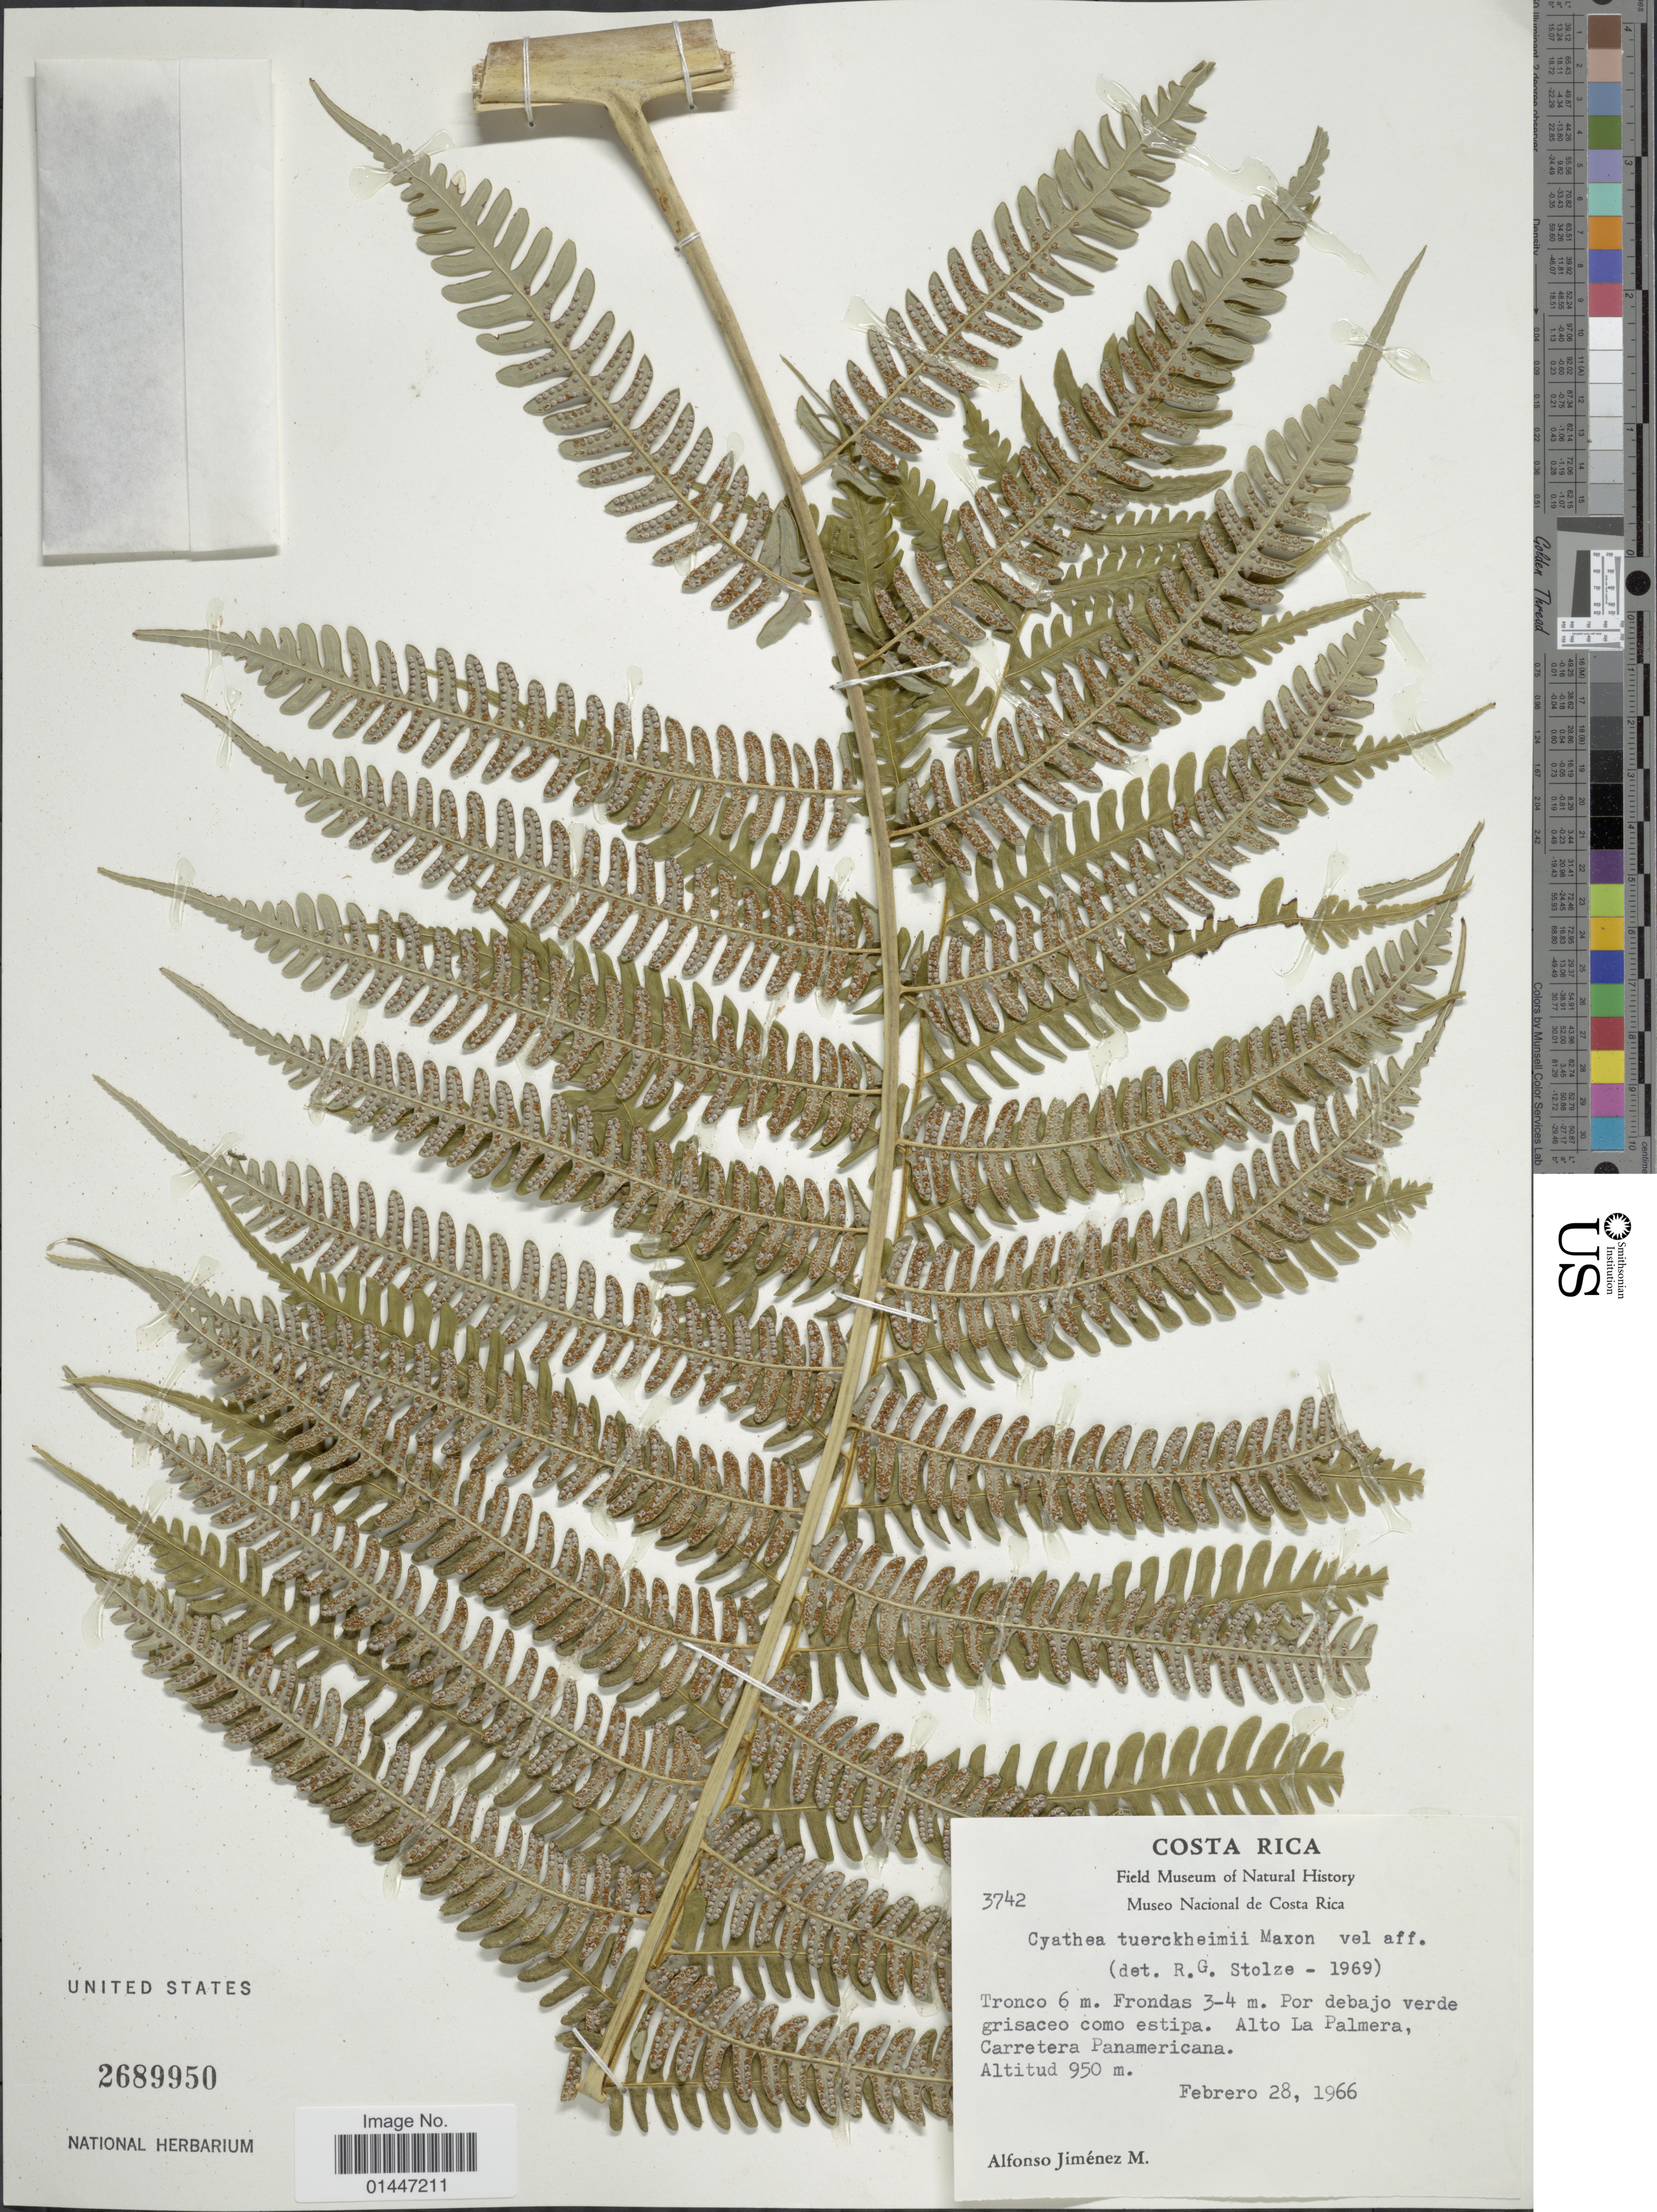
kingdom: Plantae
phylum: Tracheophyta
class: Polypodiopsida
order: Cyatheales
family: Cyatheaceae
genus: Sphaeropteris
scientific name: Sphaeropteris brunei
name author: (Christ) R.M. Tryon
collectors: A. Jimenez M.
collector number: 3742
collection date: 1966-02-28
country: Costa Rica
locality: Alto La Palmera, Carretera Panamericana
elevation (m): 950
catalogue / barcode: US 2689950